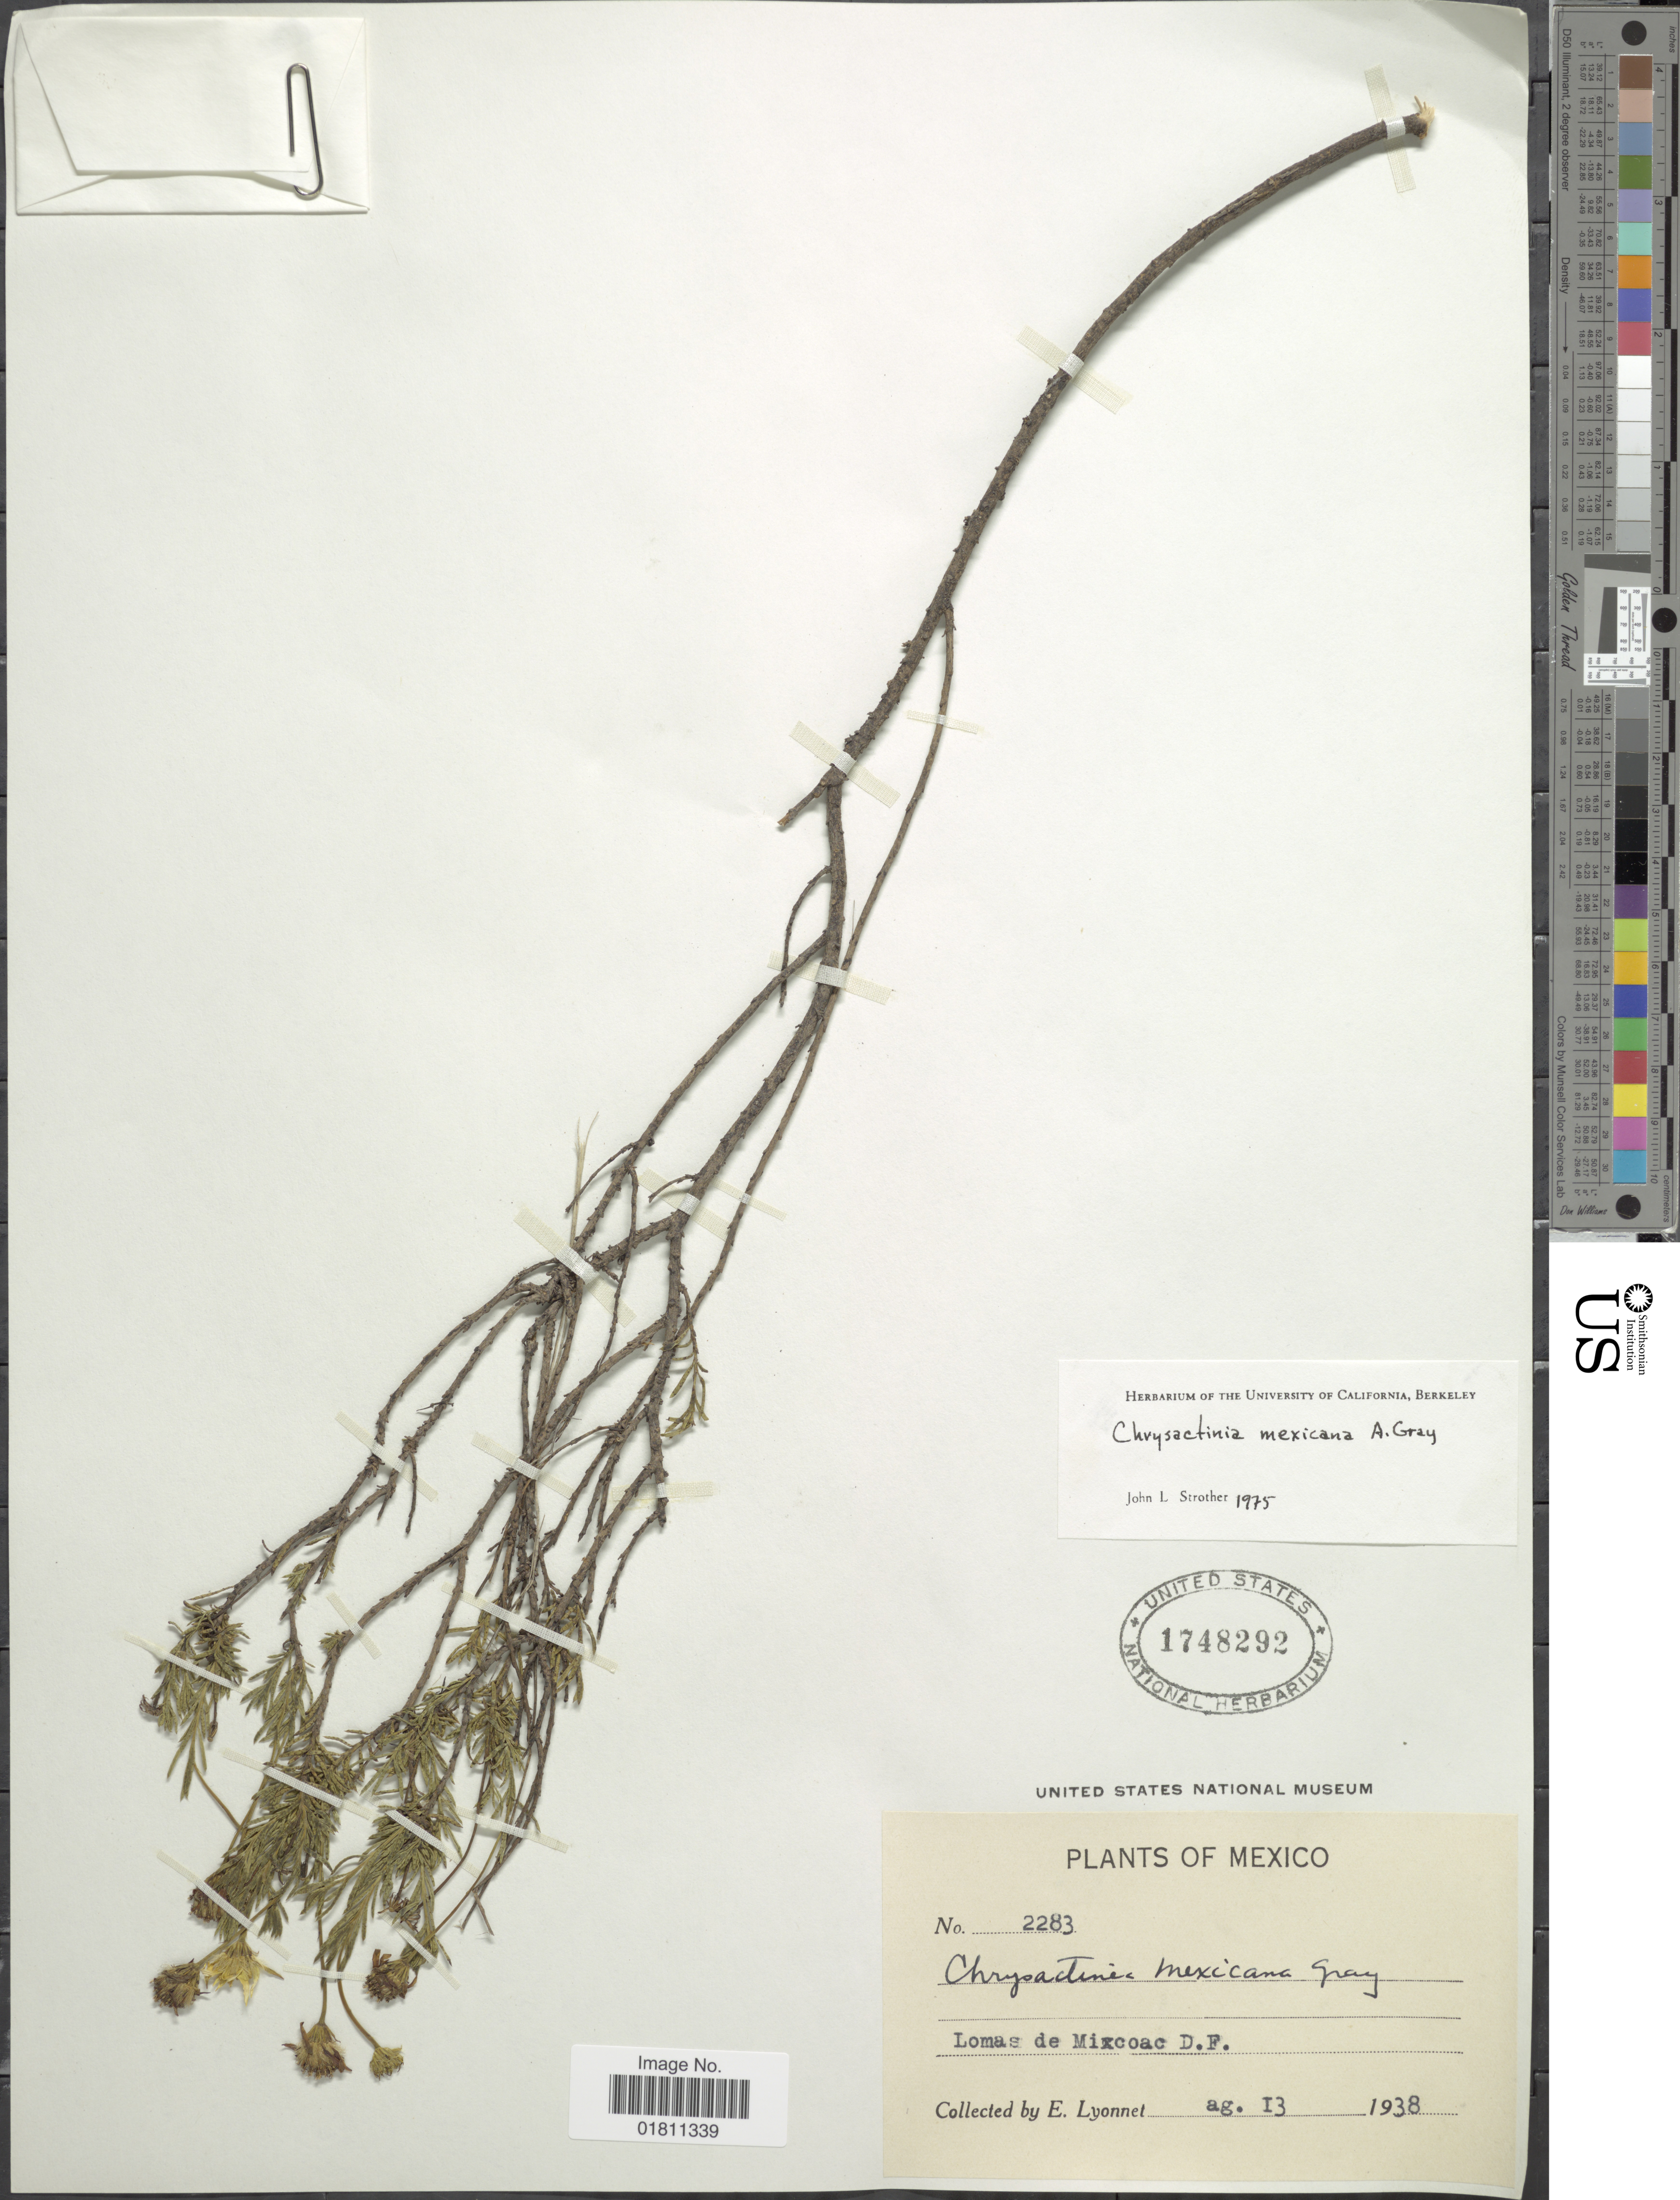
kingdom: Plantae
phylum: Tracheophyta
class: Magnoliopsida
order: Asterales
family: Asteraceae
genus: Chrysactinia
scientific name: Chrysactinia mexicana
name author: A. Gray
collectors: E. Lyonnet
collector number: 2283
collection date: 1938-08-13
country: Mexico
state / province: Distrito Federal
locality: Lomas de Mixcoac.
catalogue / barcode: US 1748292